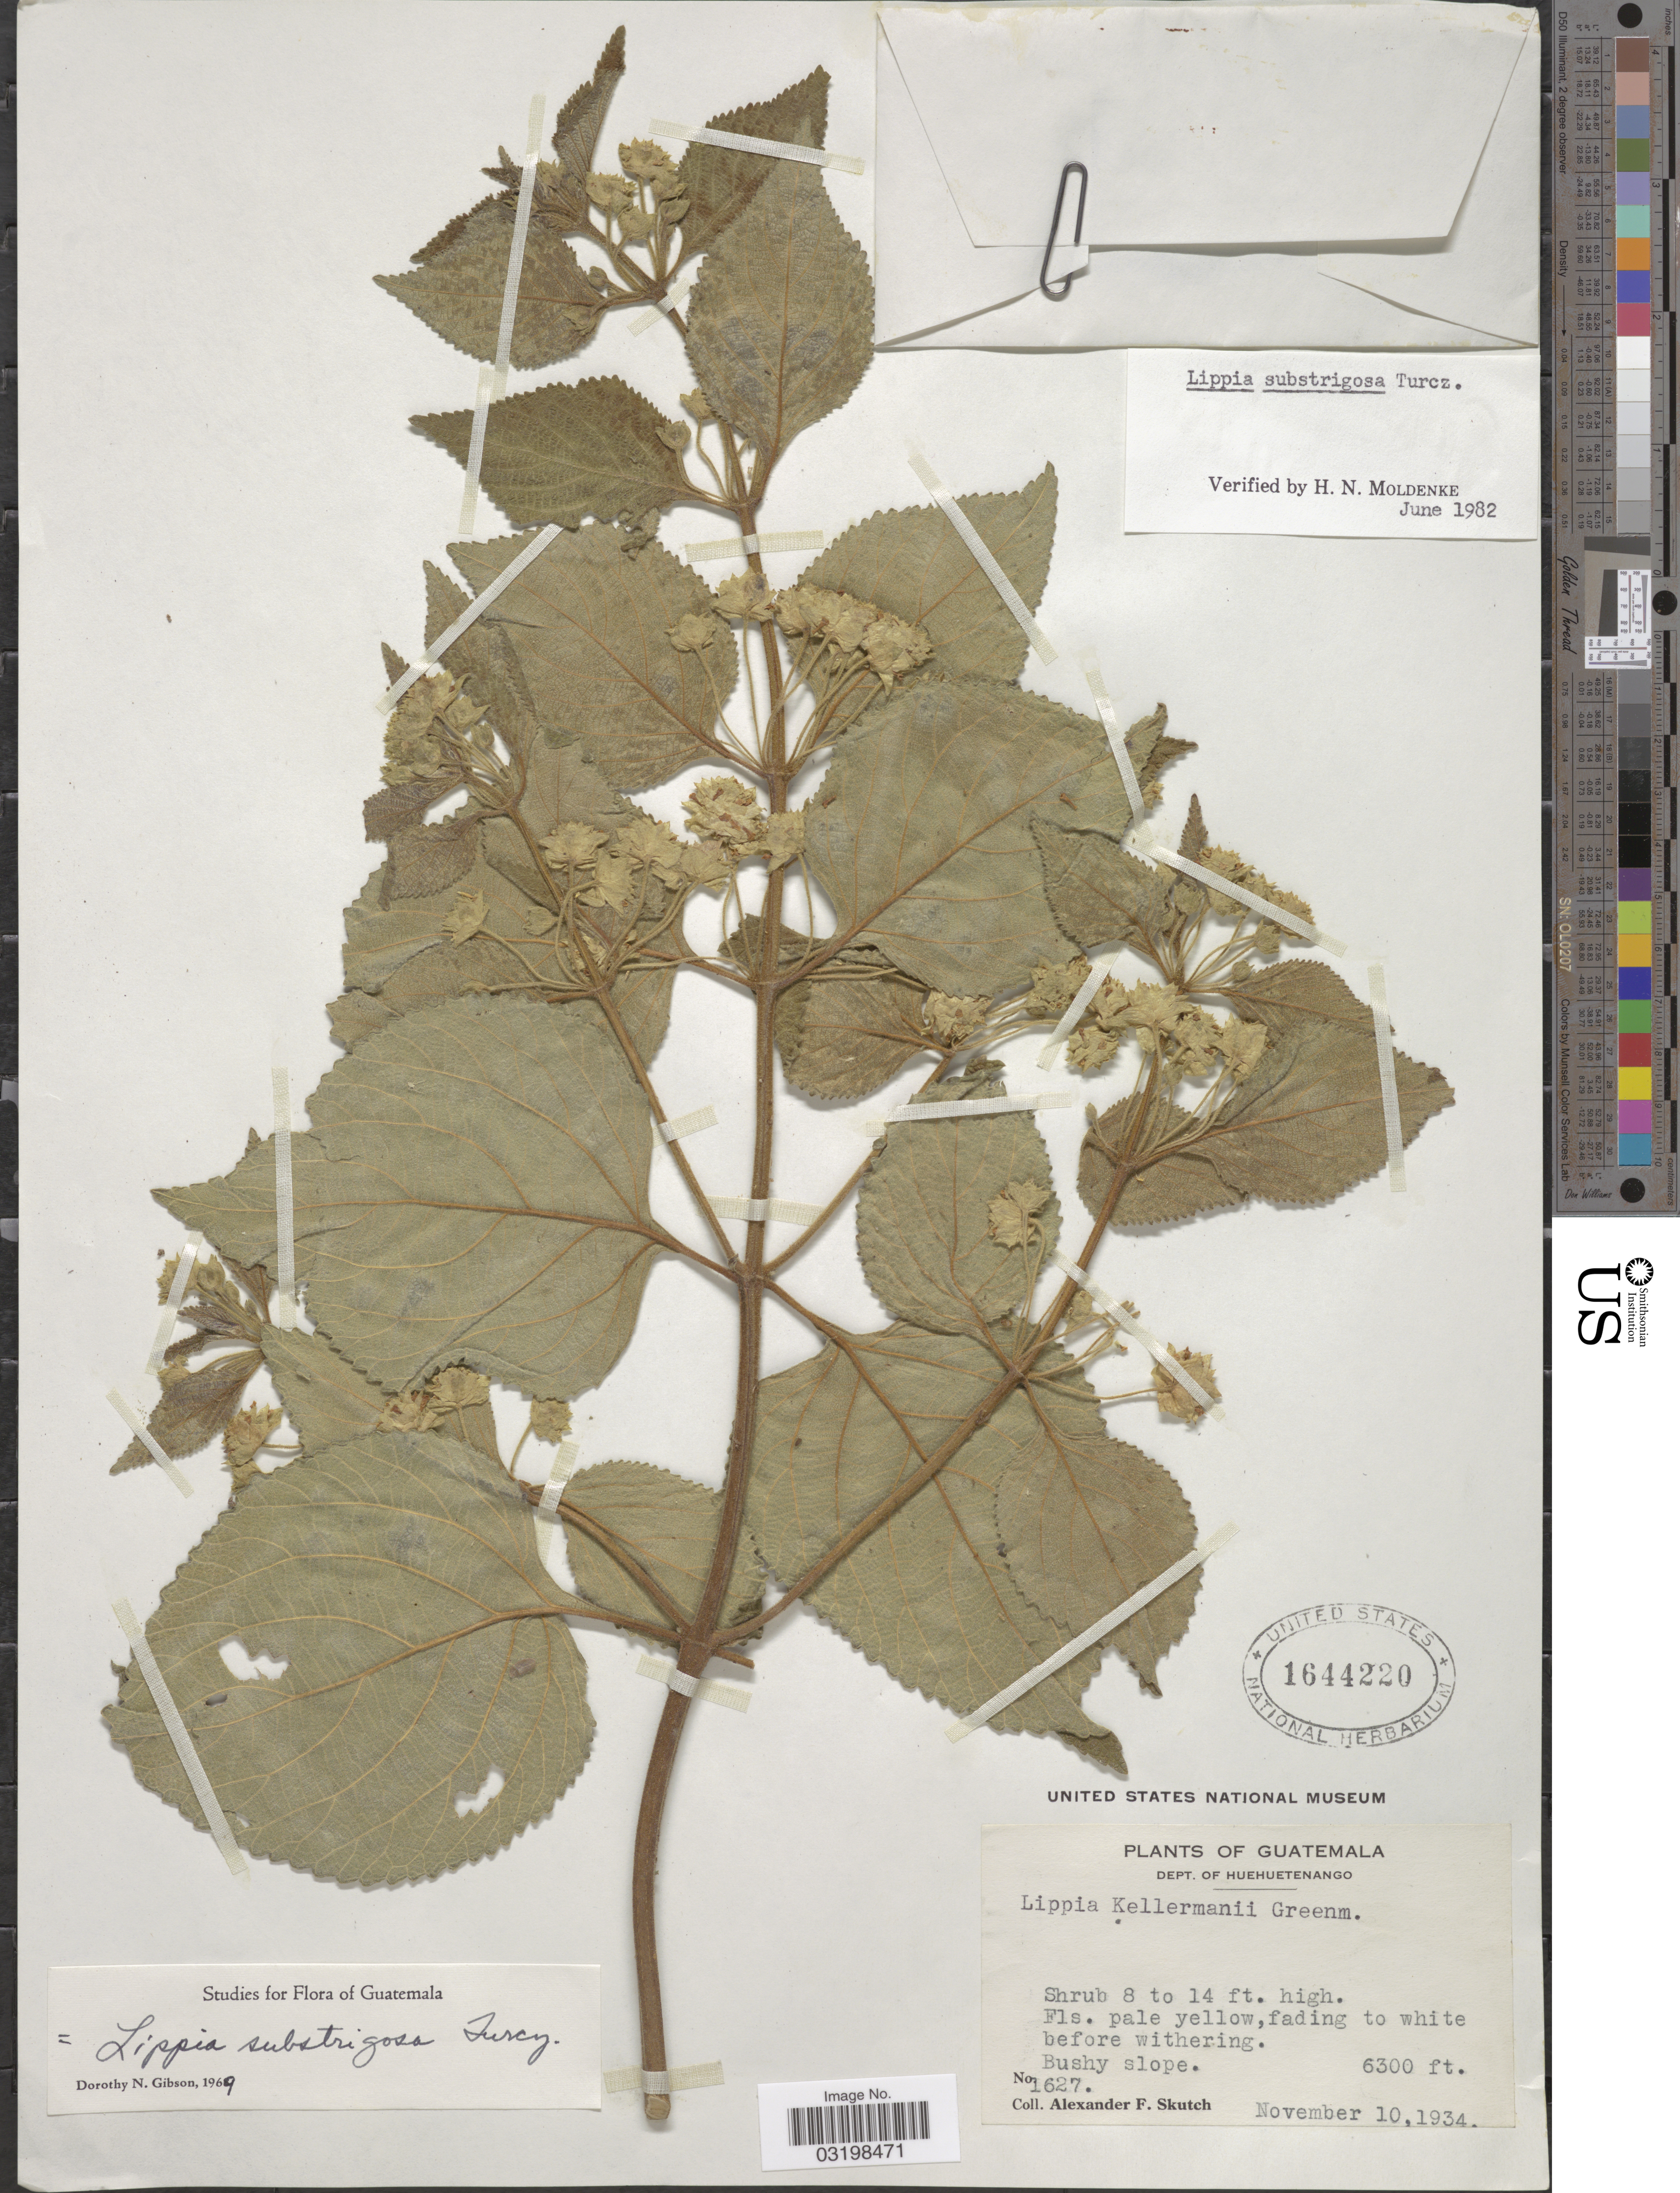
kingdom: Plantae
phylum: Tracheophyta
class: Magnoliopsida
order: Lamiales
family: Verbenaceae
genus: Lippia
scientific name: Lippia umbellata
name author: Cav.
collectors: A. F. Skutch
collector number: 1627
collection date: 1934-11-10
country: Guatemala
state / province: Huehuetenango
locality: Dept. of Huehuetenango, Bushy slope.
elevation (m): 1920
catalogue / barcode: US 1644220